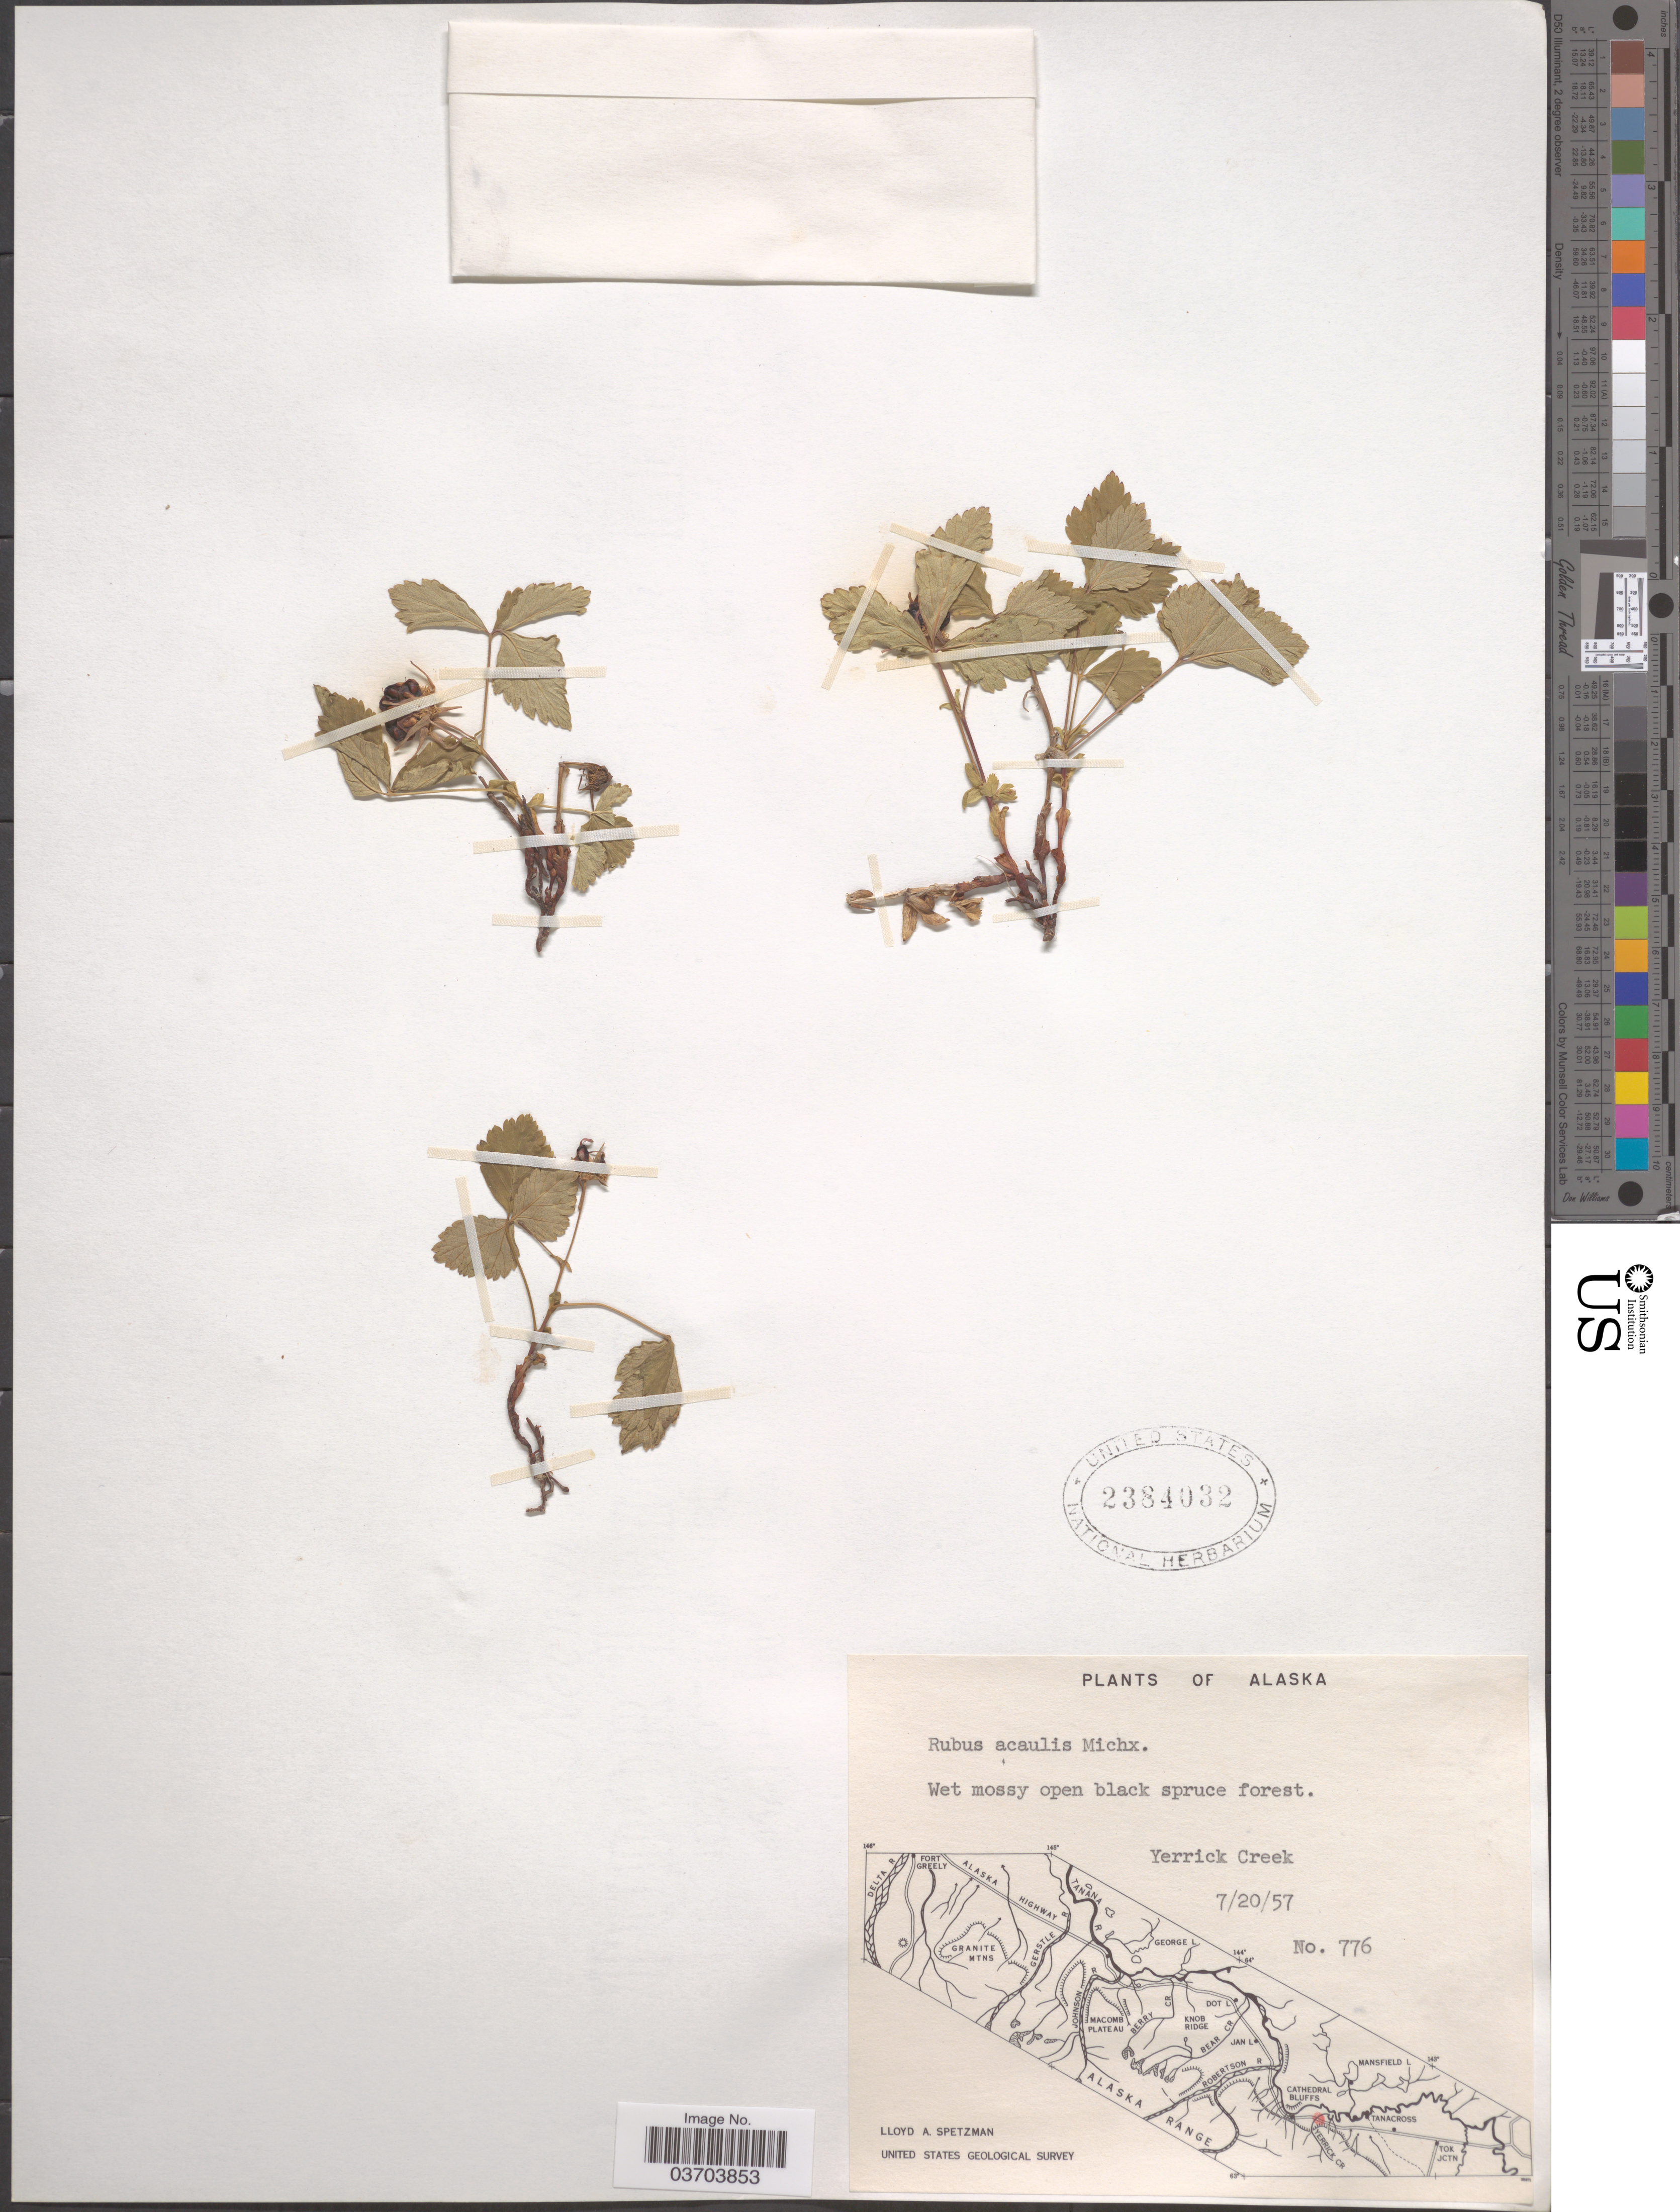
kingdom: Plantae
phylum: Tracheophyta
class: Magnoliopsida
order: Rosales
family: Rosaceae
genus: Rubus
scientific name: Rubus acaulis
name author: Michx.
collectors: L. Spetzman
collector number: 776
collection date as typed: Transcribed d/m/y: 20/7/57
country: United States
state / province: Alaska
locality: Yerrick Creek.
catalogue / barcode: US 2384032